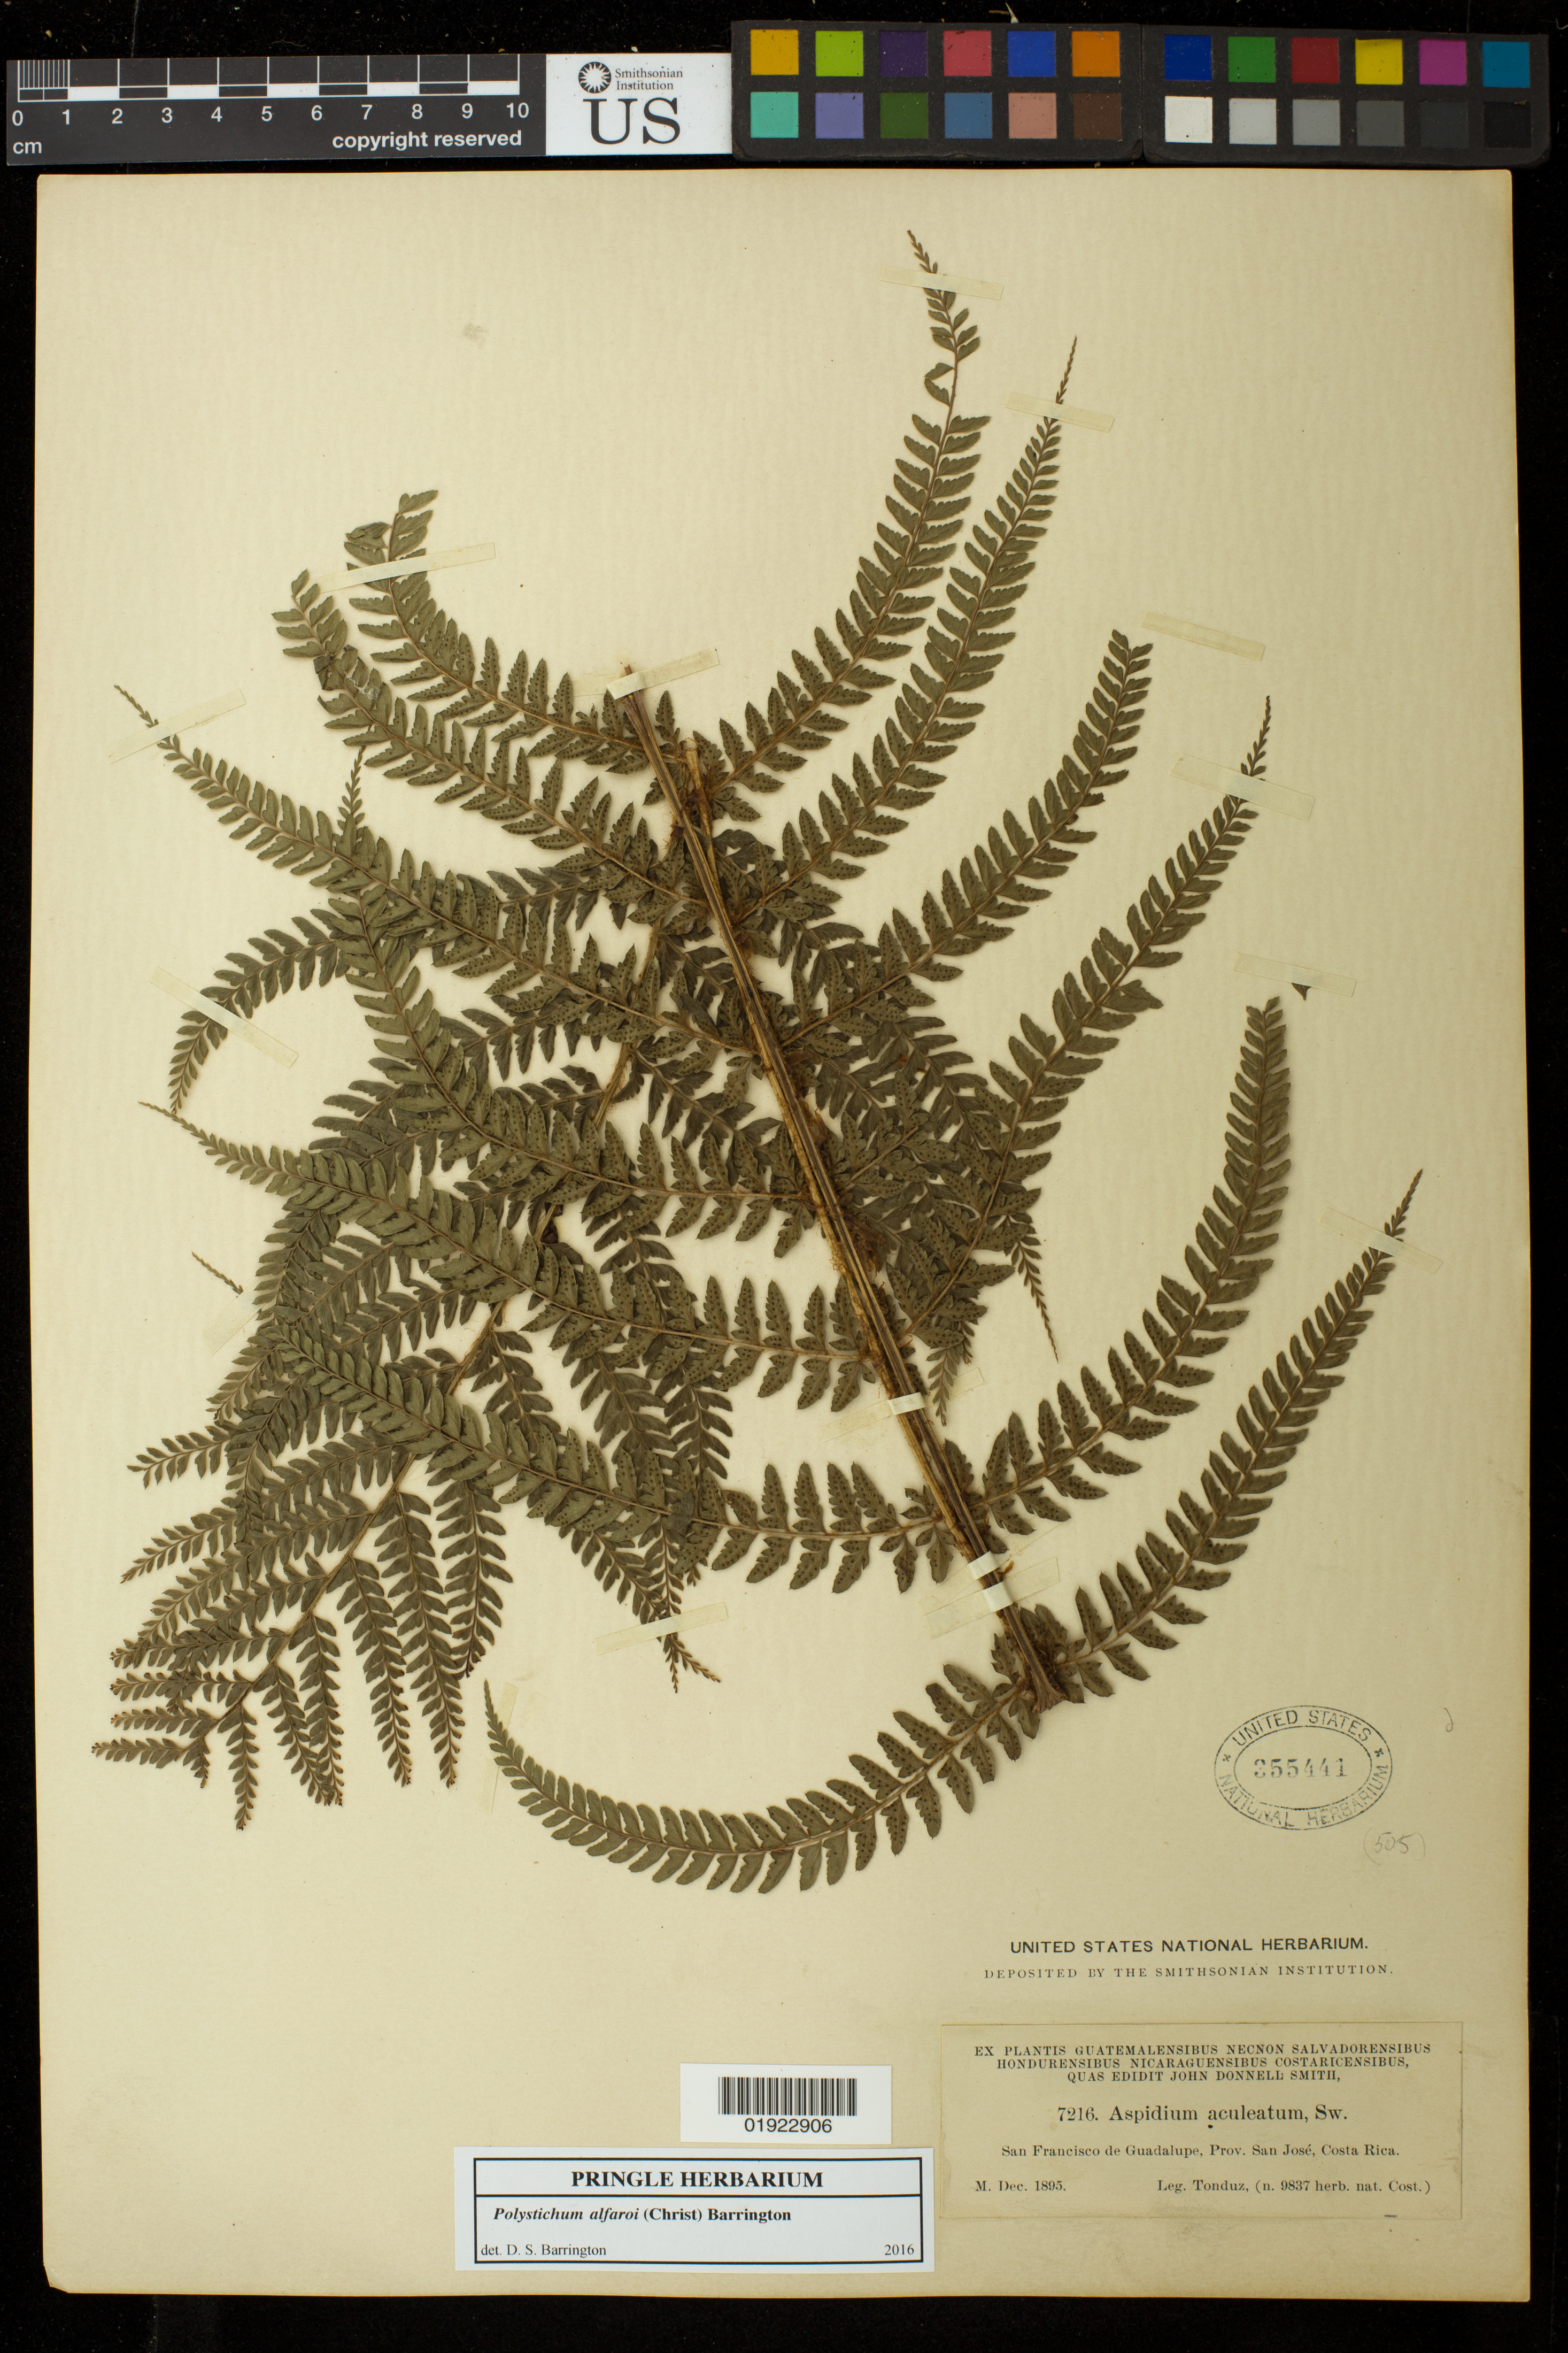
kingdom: Plantae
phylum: Tracheophyta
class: Polypodiopsida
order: Polypodiales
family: Dryopteridaceae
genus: Polystichum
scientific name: Polystichum alfaroi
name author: (Christ) Barrington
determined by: Barrington, D. S., Curator (VT), University of Vermont (UNITED STATES)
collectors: ex Herb. Adolfo Tonduz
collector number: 7216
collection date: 1895-12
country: Costa Rica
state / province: San José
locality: San Francisco de Guadalupe.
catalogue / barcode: US 355441